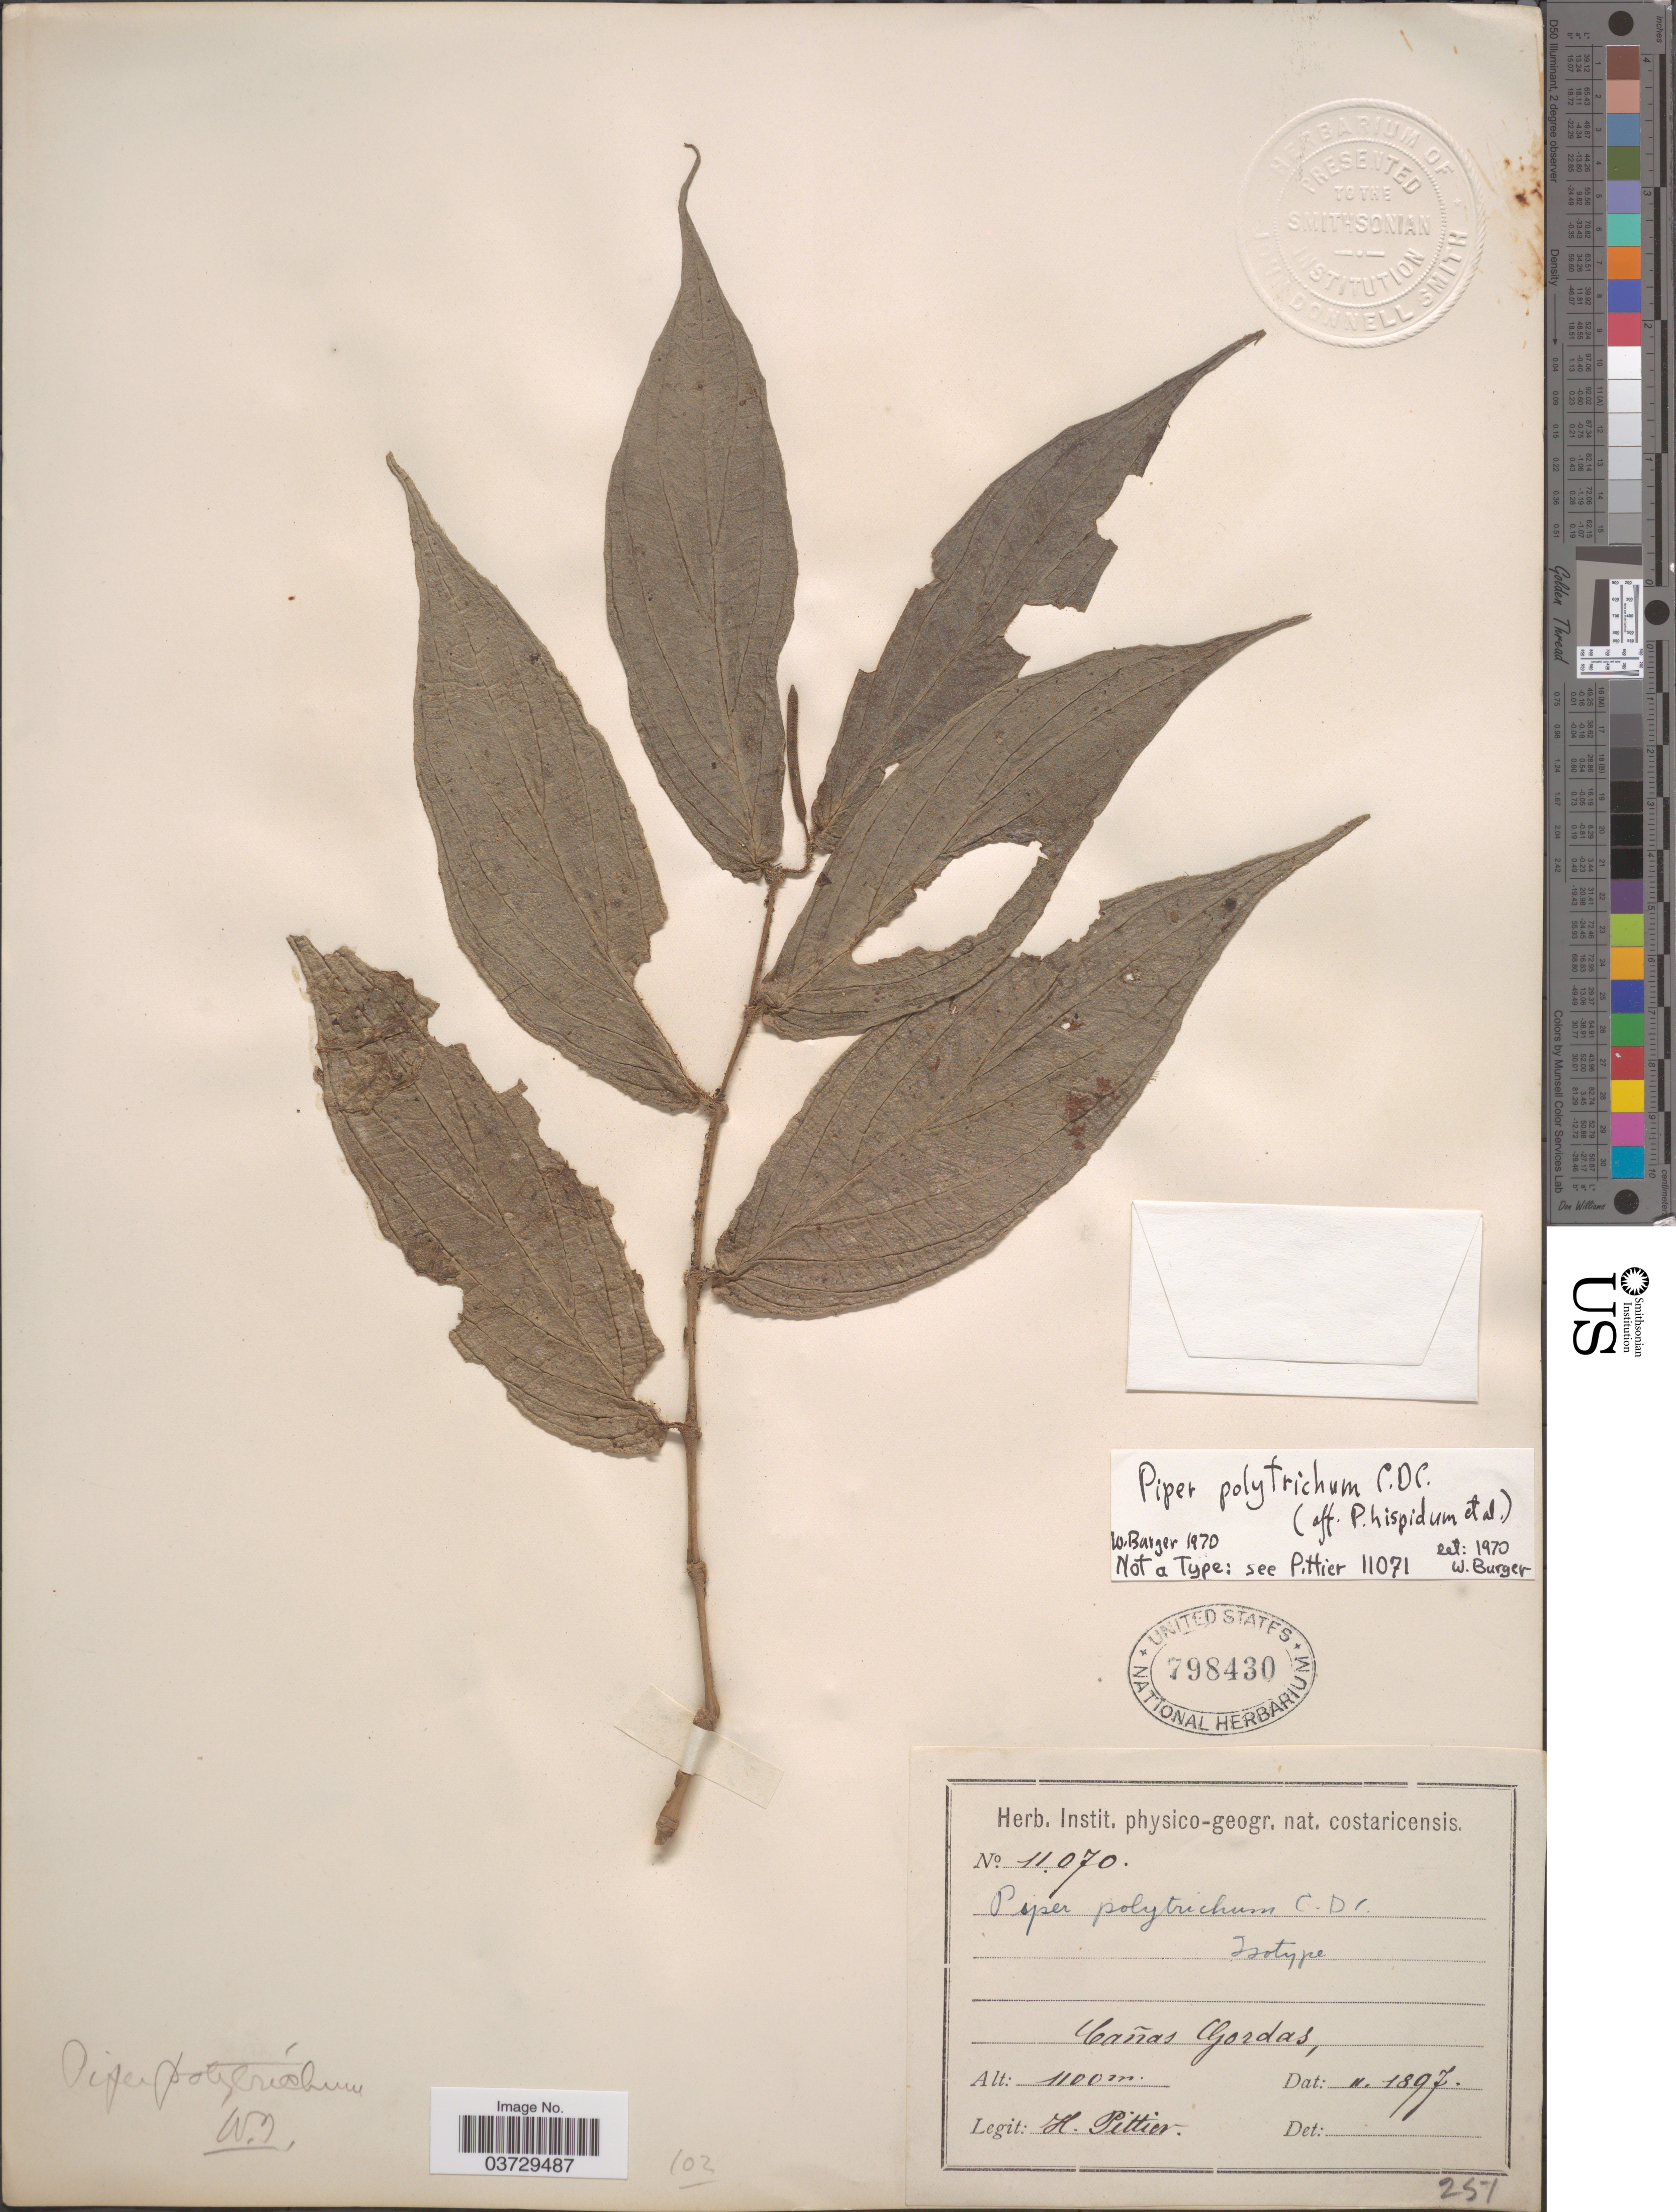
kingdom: Plantae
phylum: Tracheophyta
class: Magnoliopsida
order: Piperales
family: Piperaceae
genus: Piper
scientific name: Piper polytrichum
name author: C. DC.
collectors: H. F. Pittier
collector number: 11070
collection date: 1897-02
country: Costa Rica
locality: Cañas Gordas.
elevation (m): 1100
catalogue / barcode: US 798430